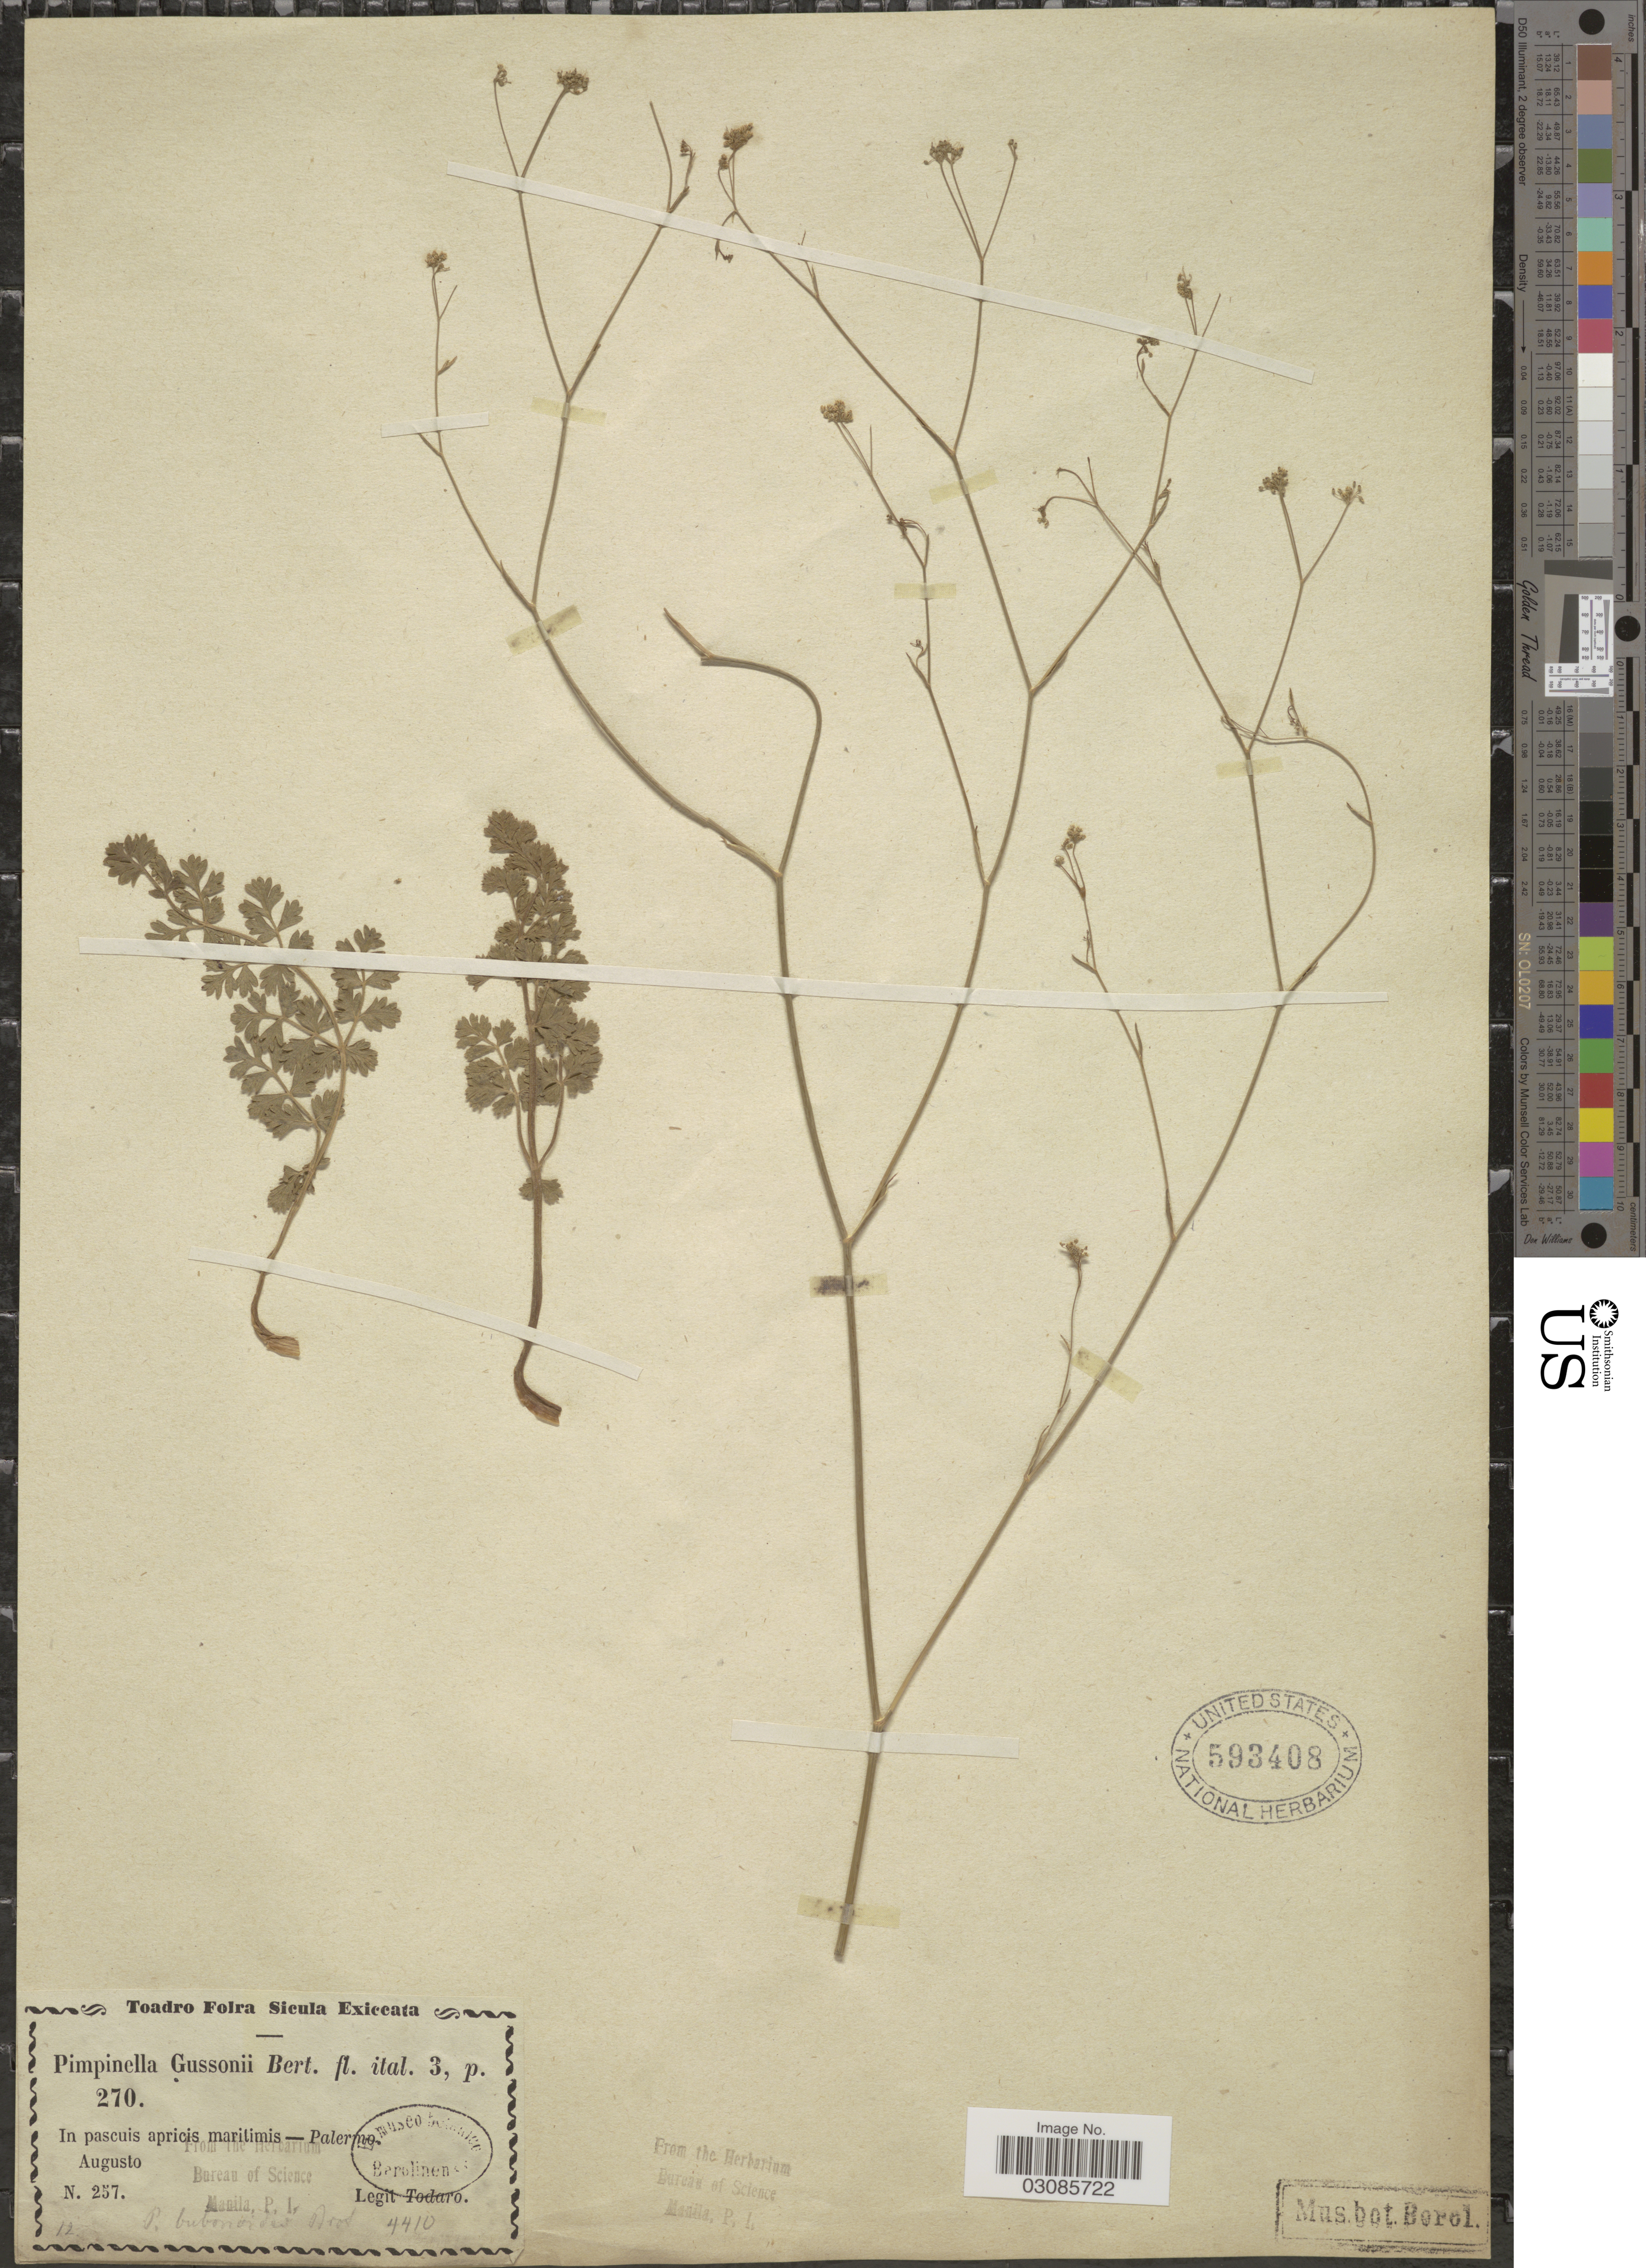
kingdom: Plantae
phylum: Tracheophyta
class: Magnoliopsida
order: Apiales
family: Apiaceae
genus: Pimpinella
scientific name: Pimpinella gussonei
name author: (C. Presl) C. Presl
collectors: Todaro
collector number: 257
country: Italy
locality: Sicula. In pascuis apricis maritimis - Palermo.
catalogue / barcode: US 593408